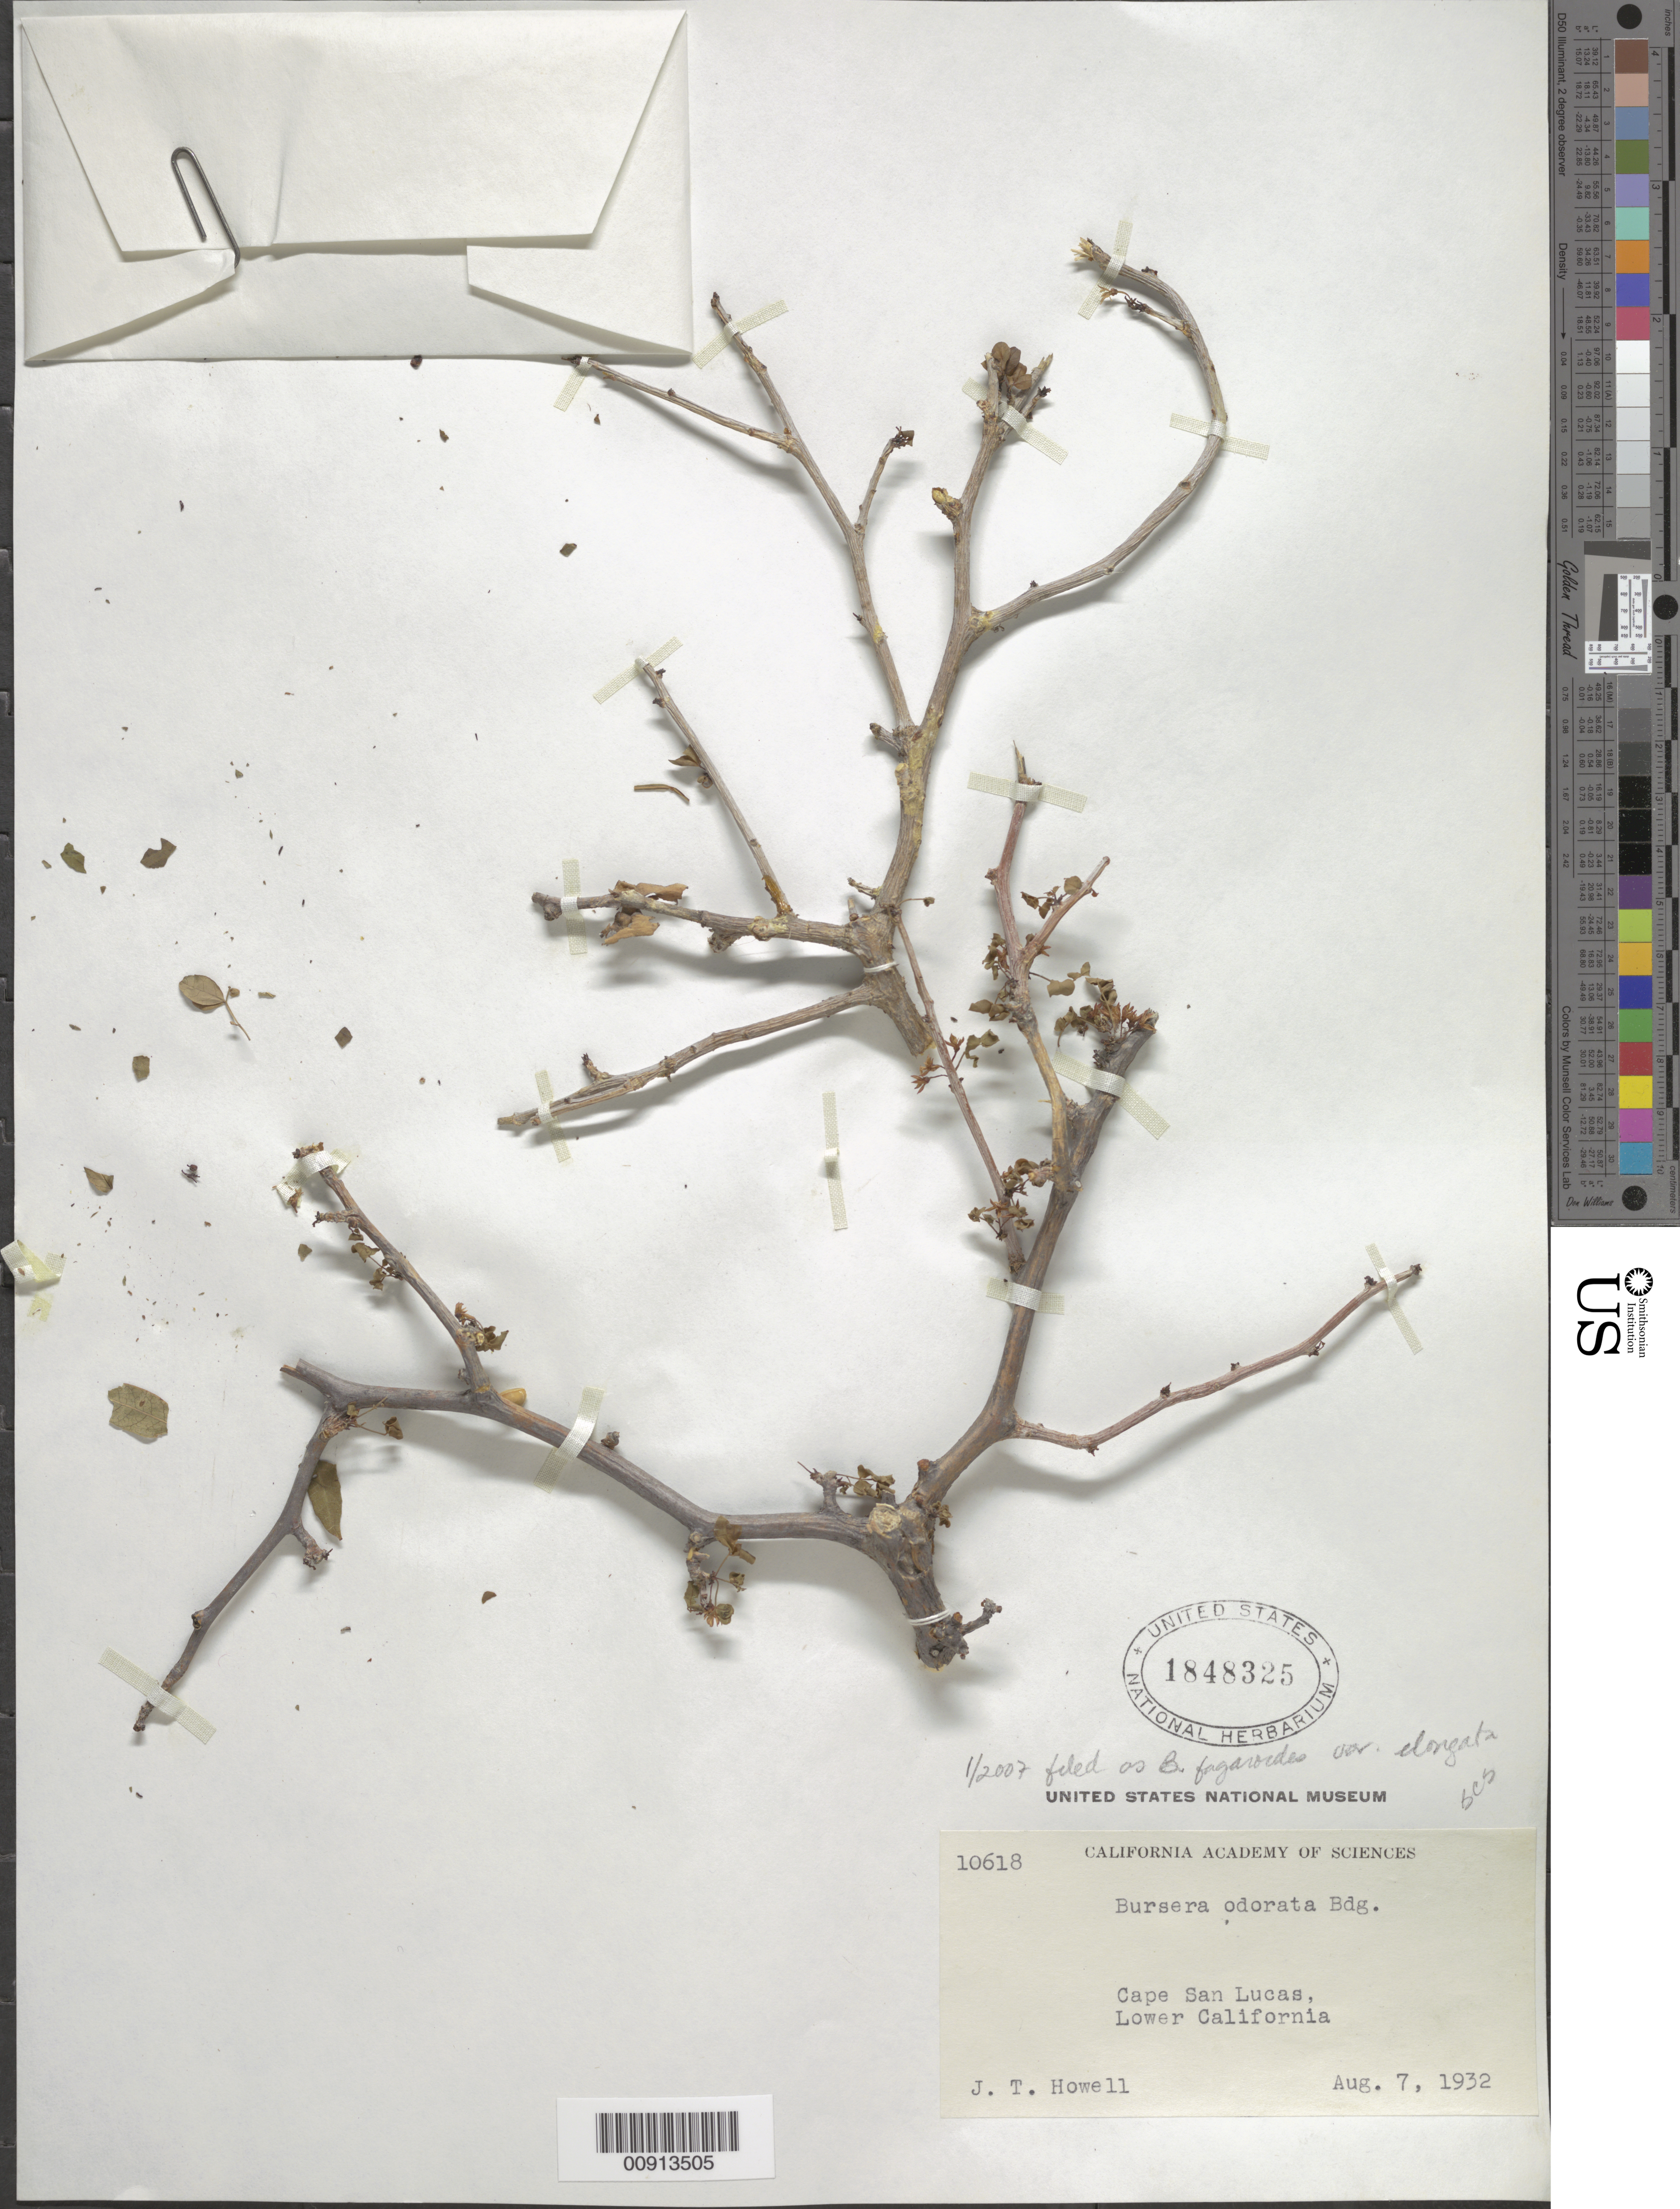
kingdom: Plantae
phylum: Tracheophyta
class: Magnoliopsida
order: Sapindales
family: Burseraceae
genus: Bursera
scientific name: Bursera fagaroides var. elongata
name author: (Kunth) Engl.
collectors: J. T. Howell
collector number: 10618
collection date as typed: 07 Aug 1932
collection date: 1932-08-07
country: Mexico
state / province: Baja California Sur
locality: Cape San Lucas, Lower California.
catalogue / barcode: US 1848325